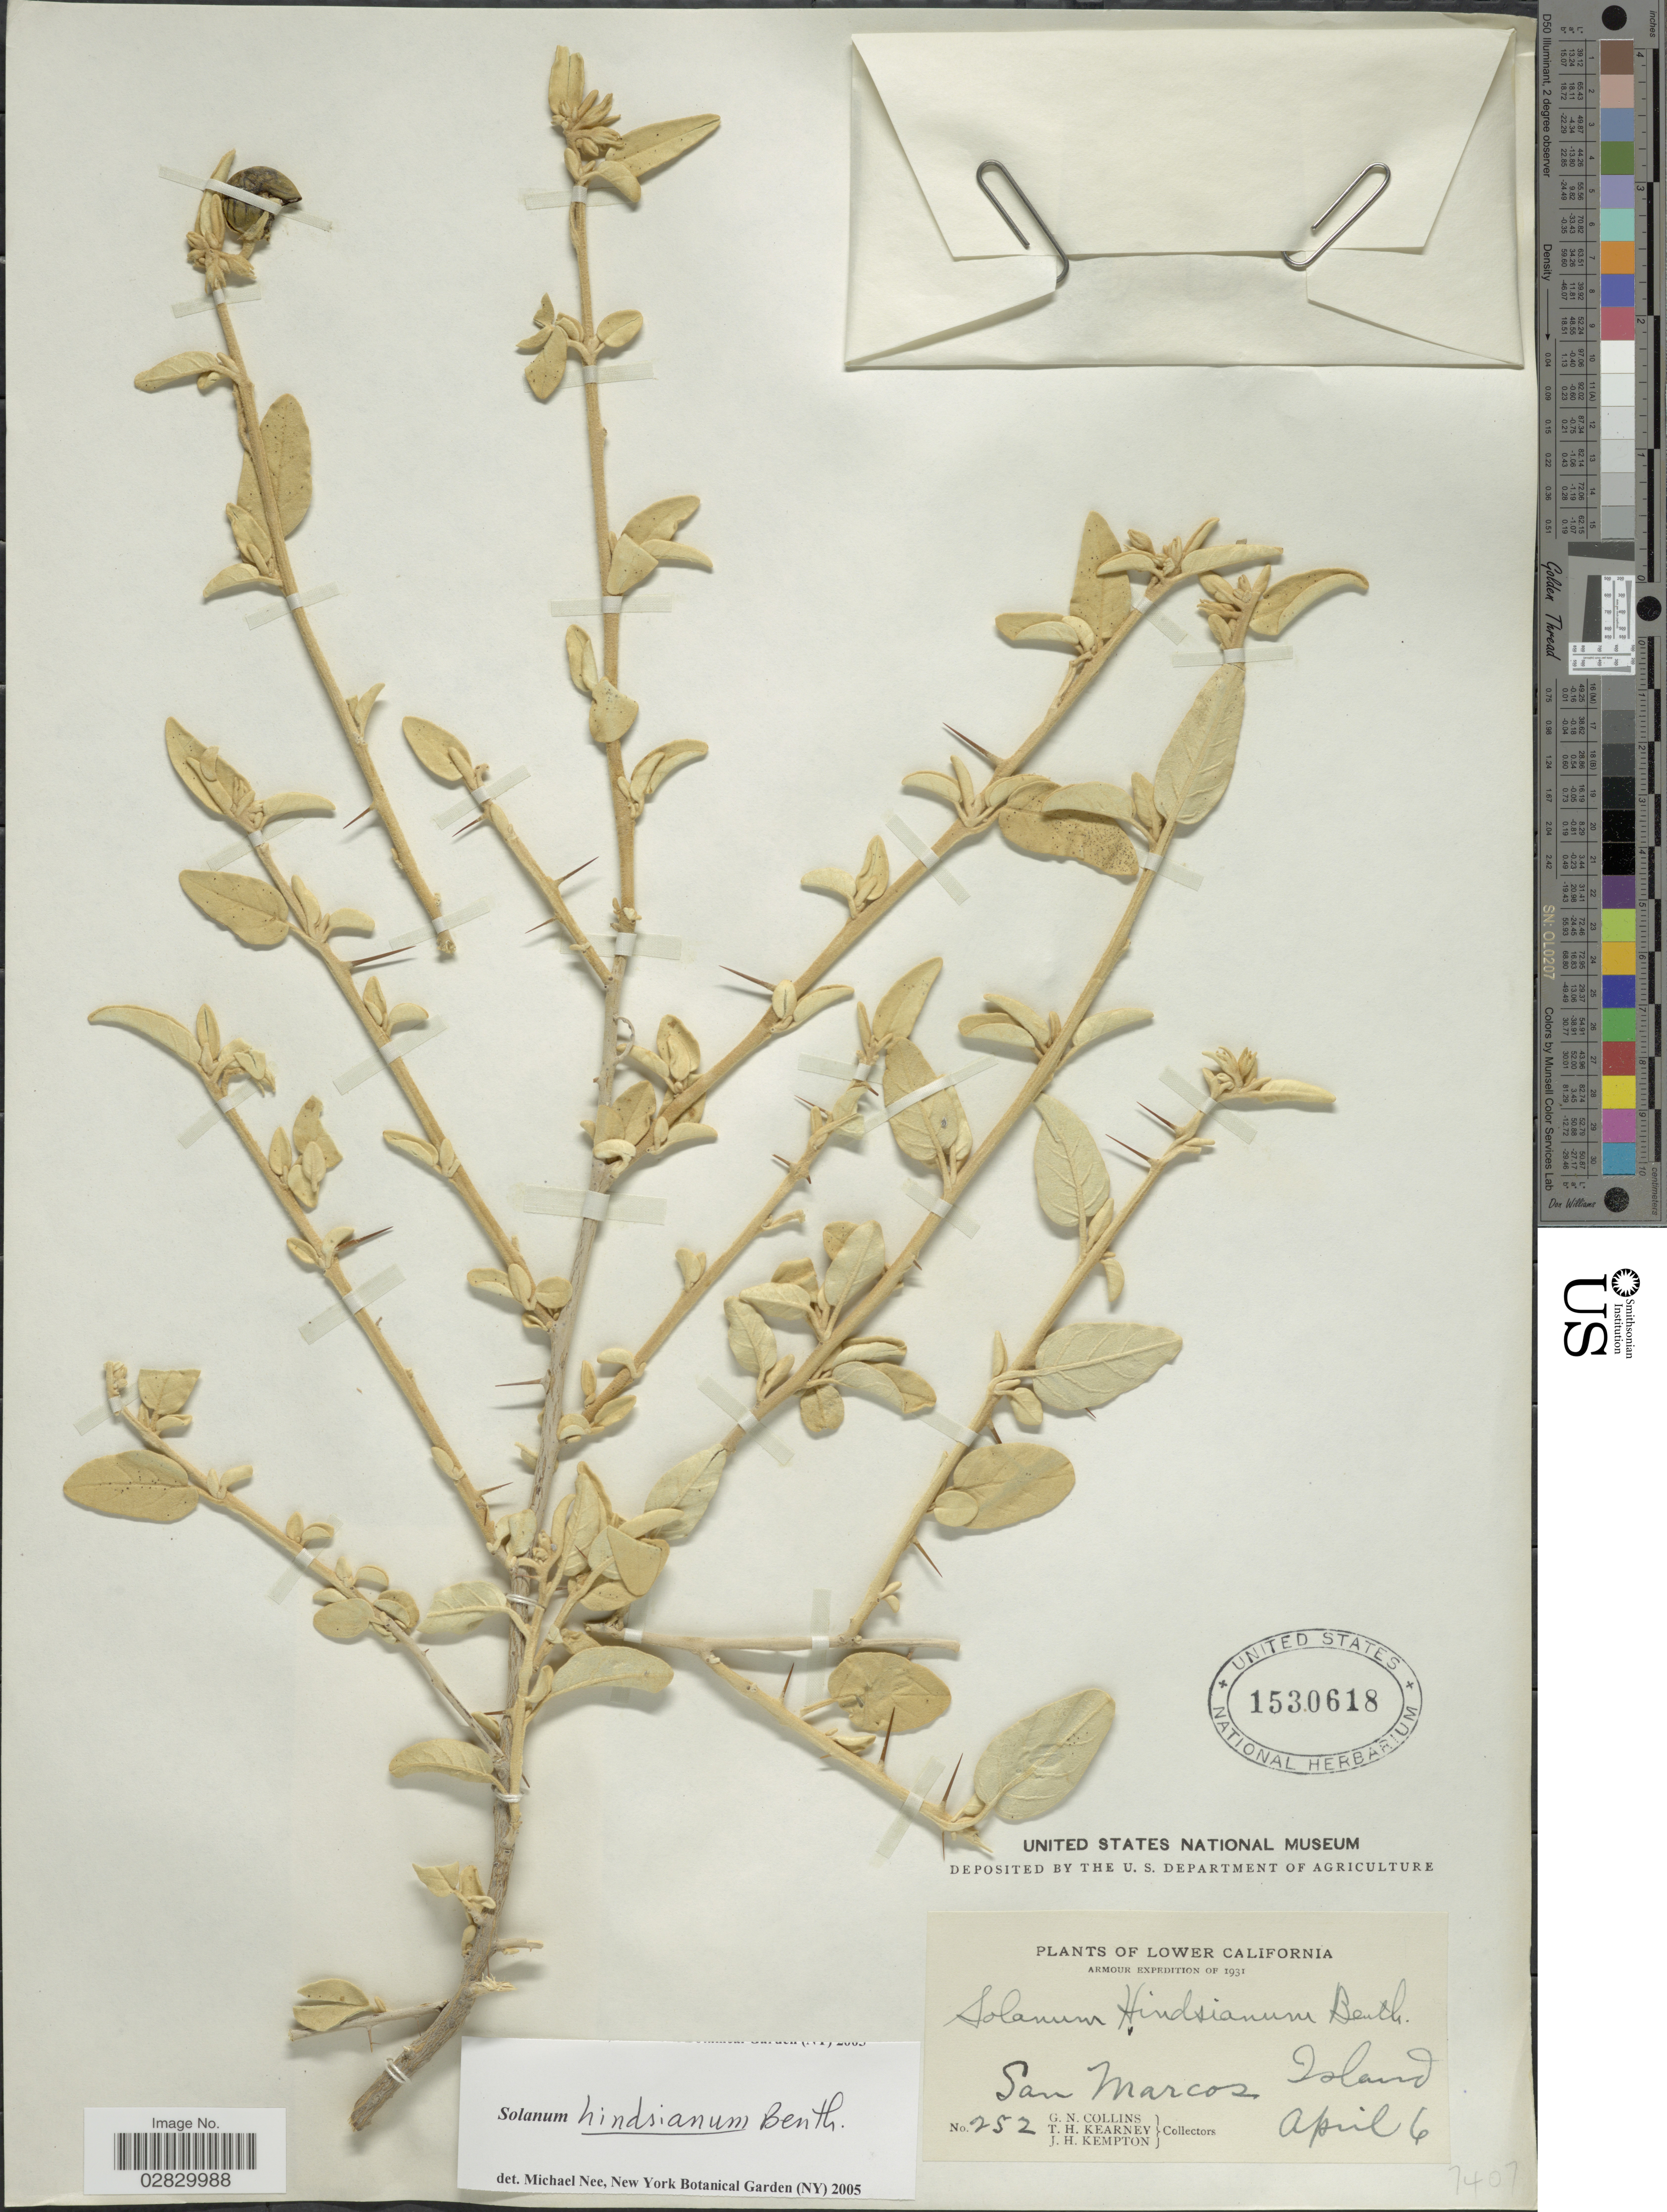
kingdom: Plantae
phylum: Tracheophyta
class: Magnoliopsida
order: Solanales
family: Solanaceae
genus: Solanum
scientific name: Solanum hindsianum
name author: Benth.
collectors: G. Collins, T. H. Kearney & J. H. Kempton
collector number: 252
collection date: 1931-04-06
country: Mexico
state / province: Baja California Sur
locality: Lower California, San Marcos Island.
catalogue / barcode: US 1530618